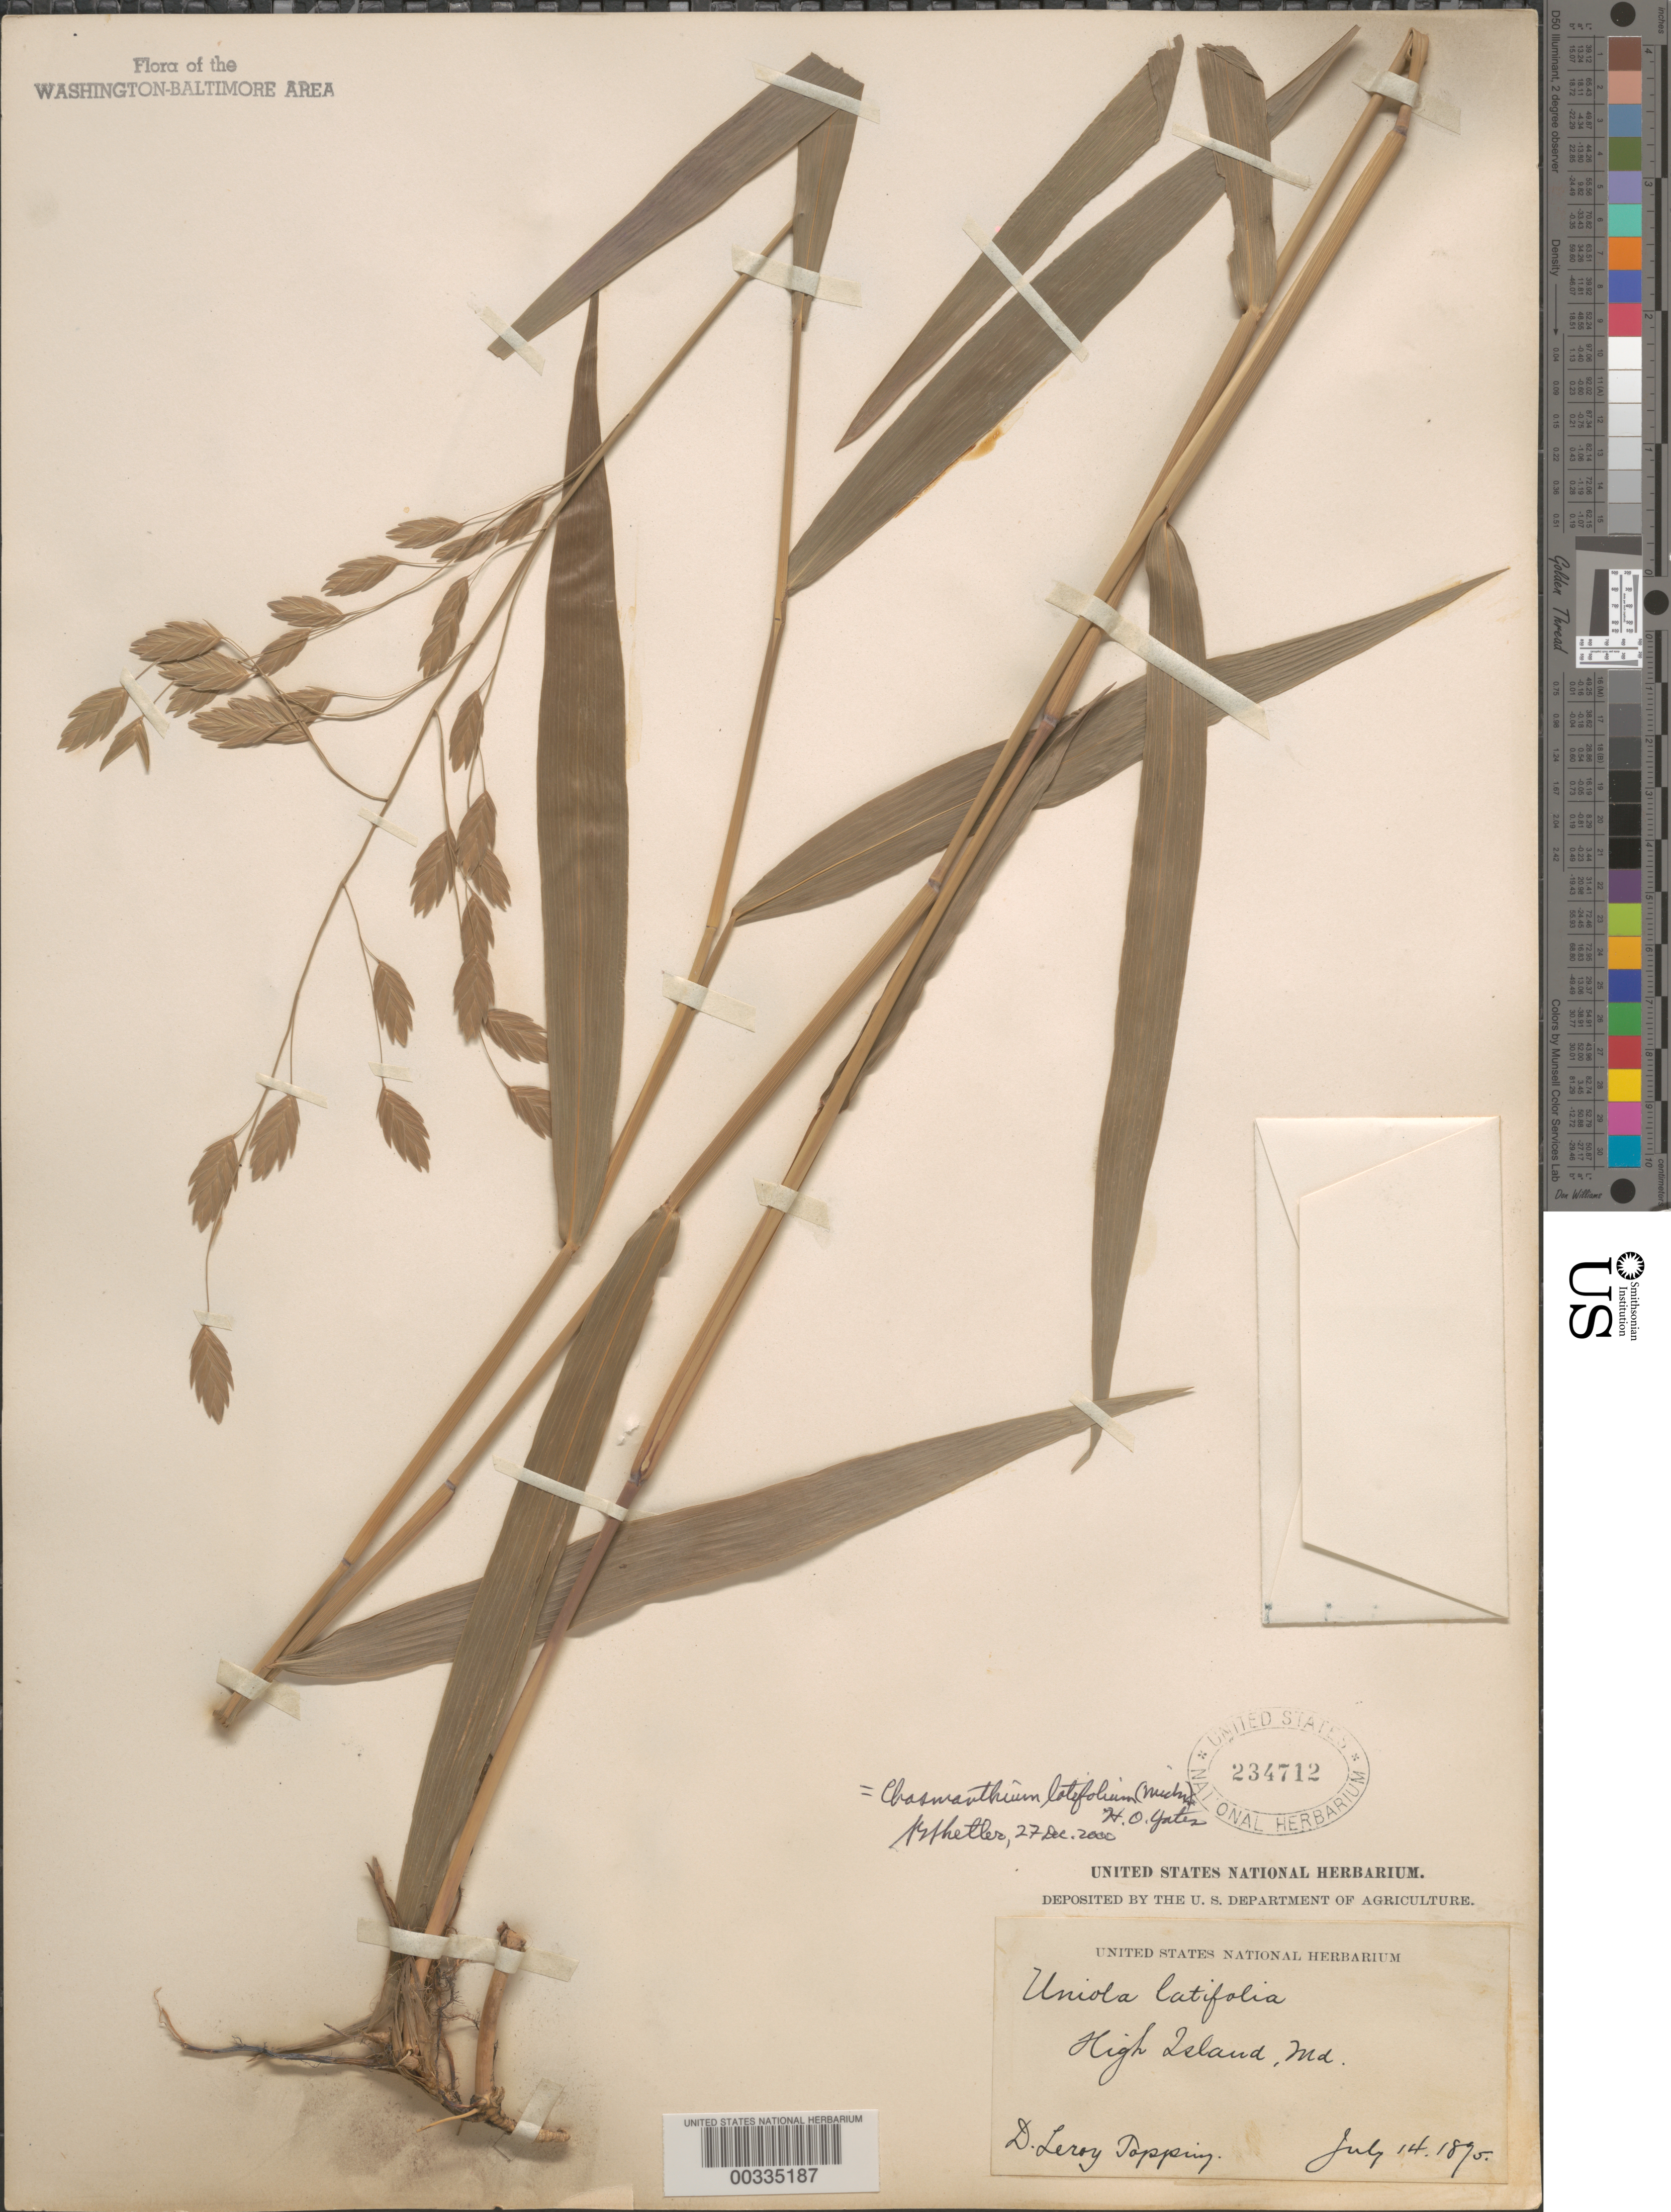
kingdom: Plantae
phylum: Tracheophyta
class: Liliopsida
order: Poales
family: Poaceae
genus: Chasmanthium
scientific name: Chasmanthium latifolium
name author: (Michx.) H.O. Yates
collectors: D. L. Topping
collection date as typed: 14 Jul 1895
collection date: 1895-07-14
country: United States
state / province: Maryland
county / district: Montgomery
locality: High Island C. & O. Canal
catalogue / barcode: US 234712